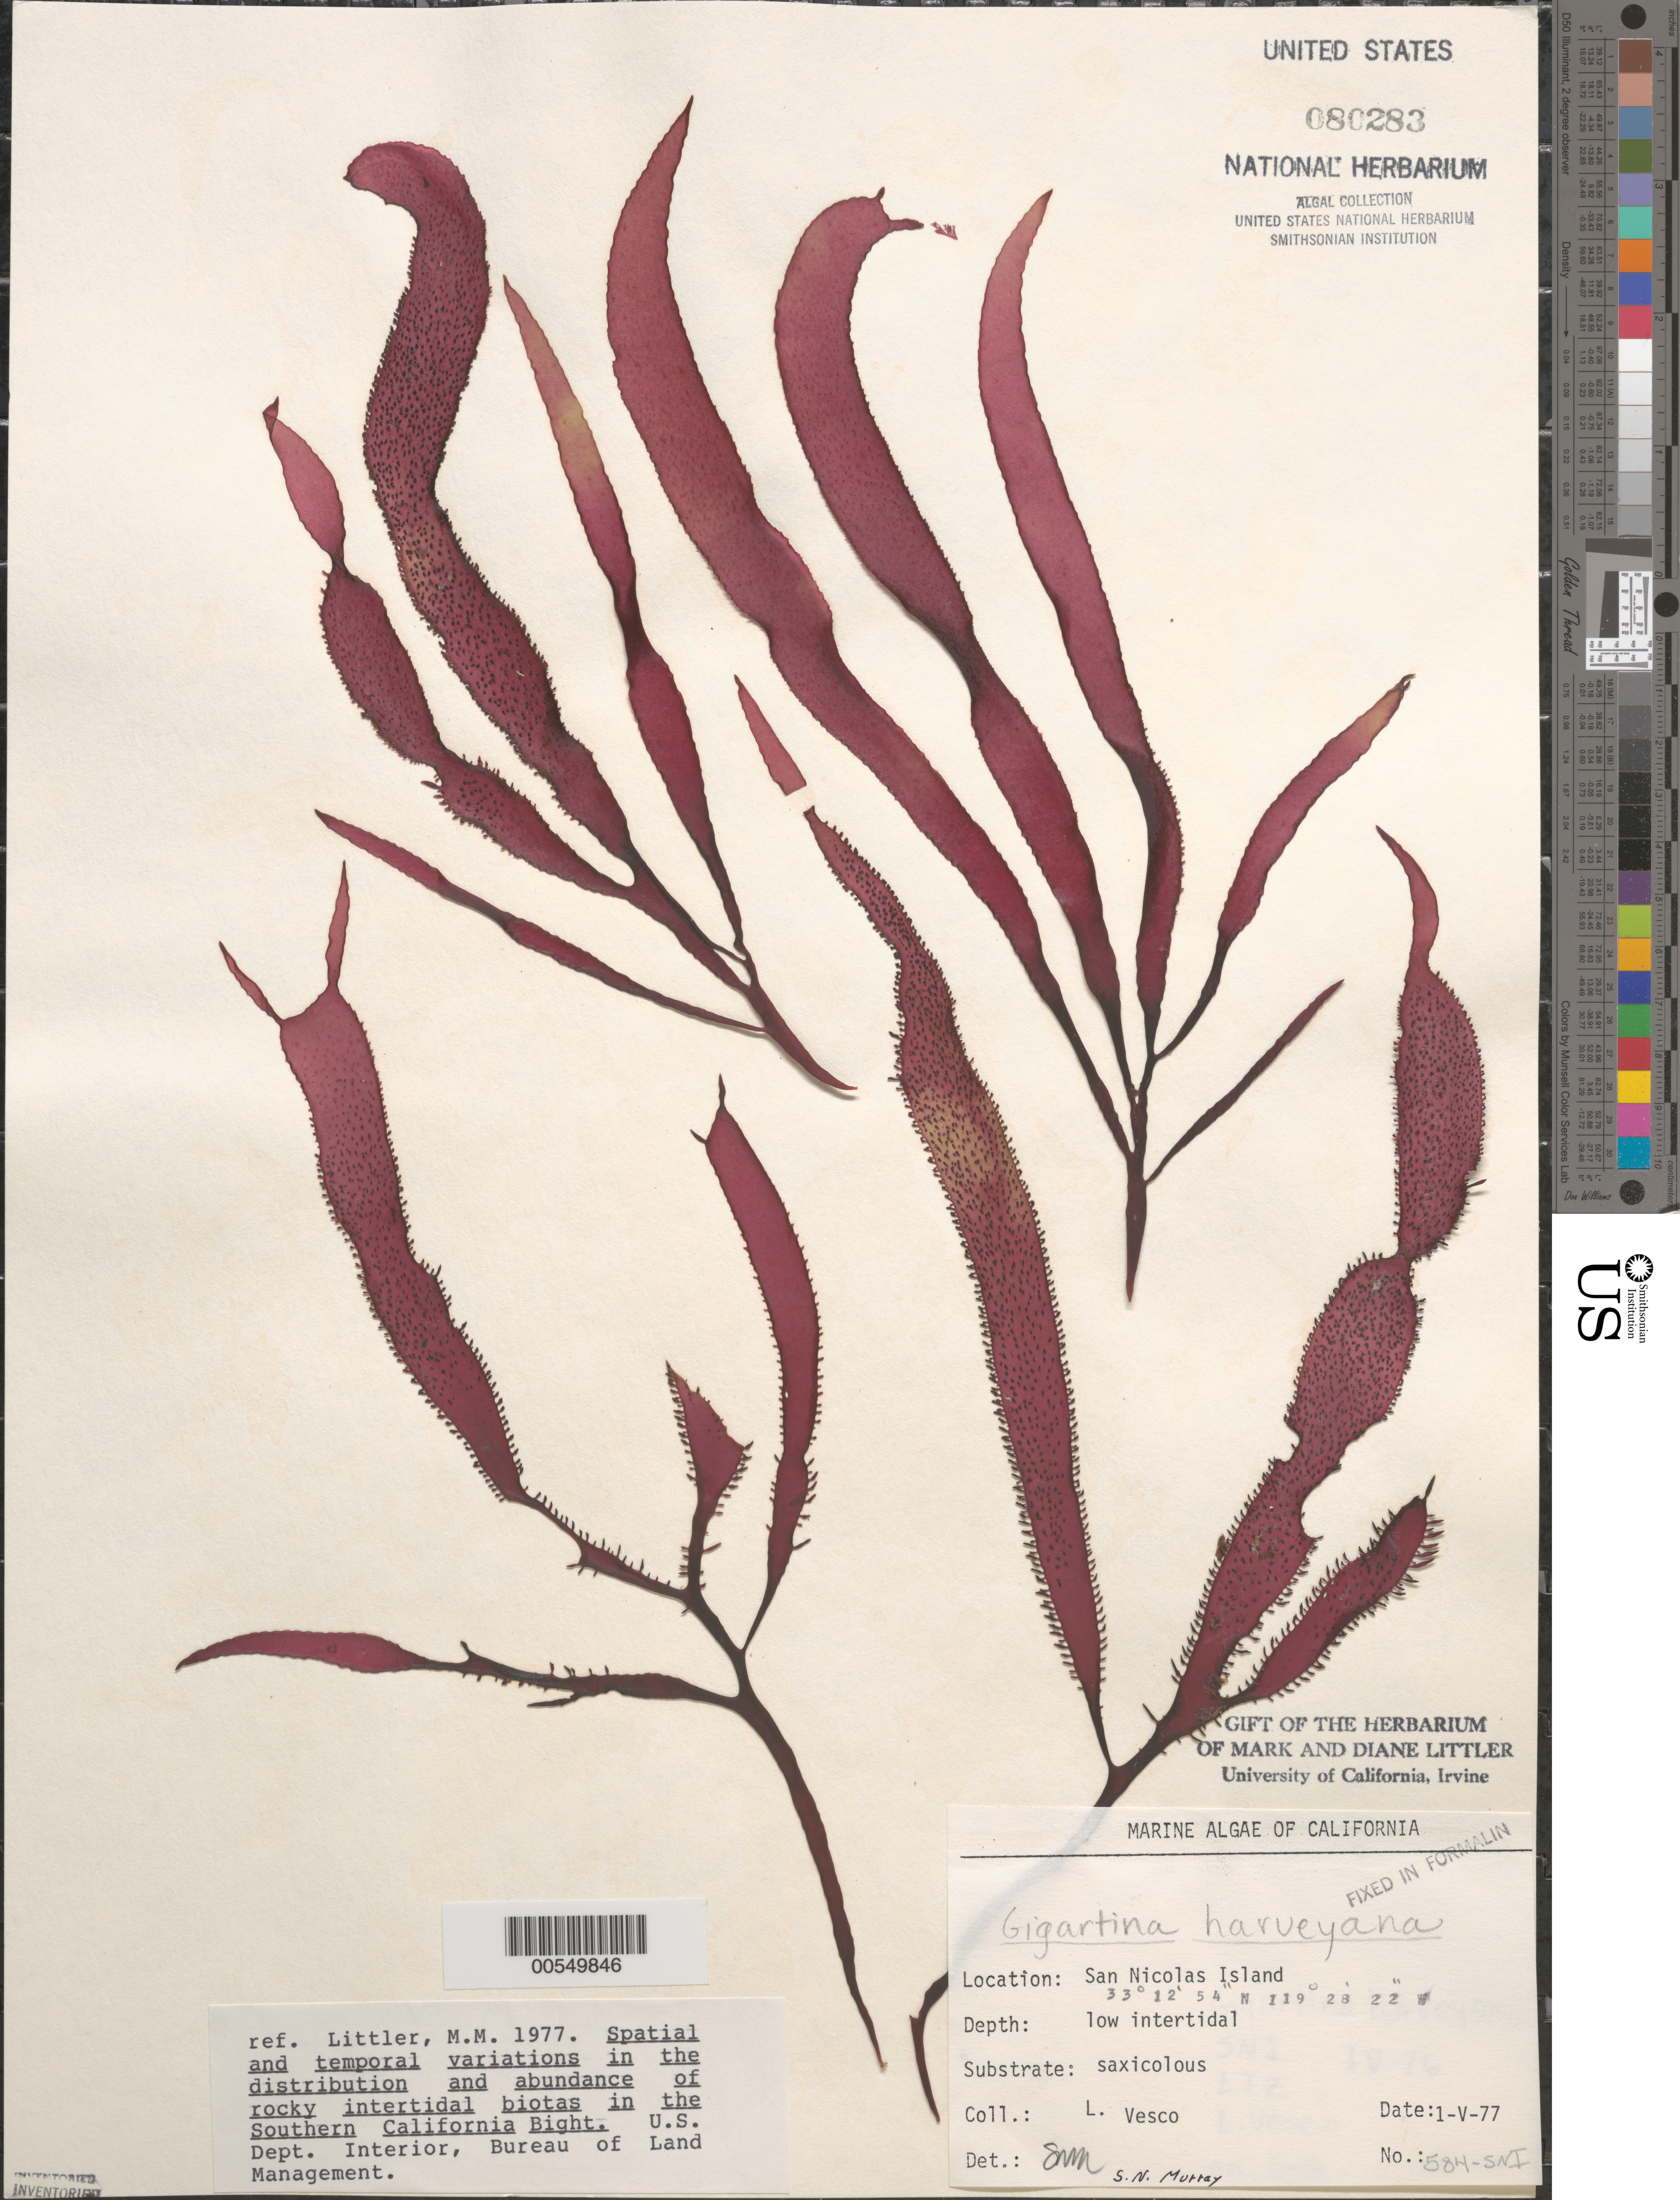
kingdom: Plantae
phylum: Rhodophyta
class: Florideophyceae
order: Gigartinales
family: Gigartinaceae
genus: Chondracanthus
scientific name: Chondracanthus harveyanus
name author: (Kütz.) Guiry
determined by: Algae name updating Project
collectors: L. Vesco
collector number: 584-sni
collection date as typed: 01 May 1977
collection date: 1977-05-01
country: United States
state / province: California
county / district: Ventura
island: San Nicolas Island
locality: Dutch Harbor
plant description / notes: BLM-SOCALBIGHT Rocky Intertidal Survey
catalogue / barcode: US 80283